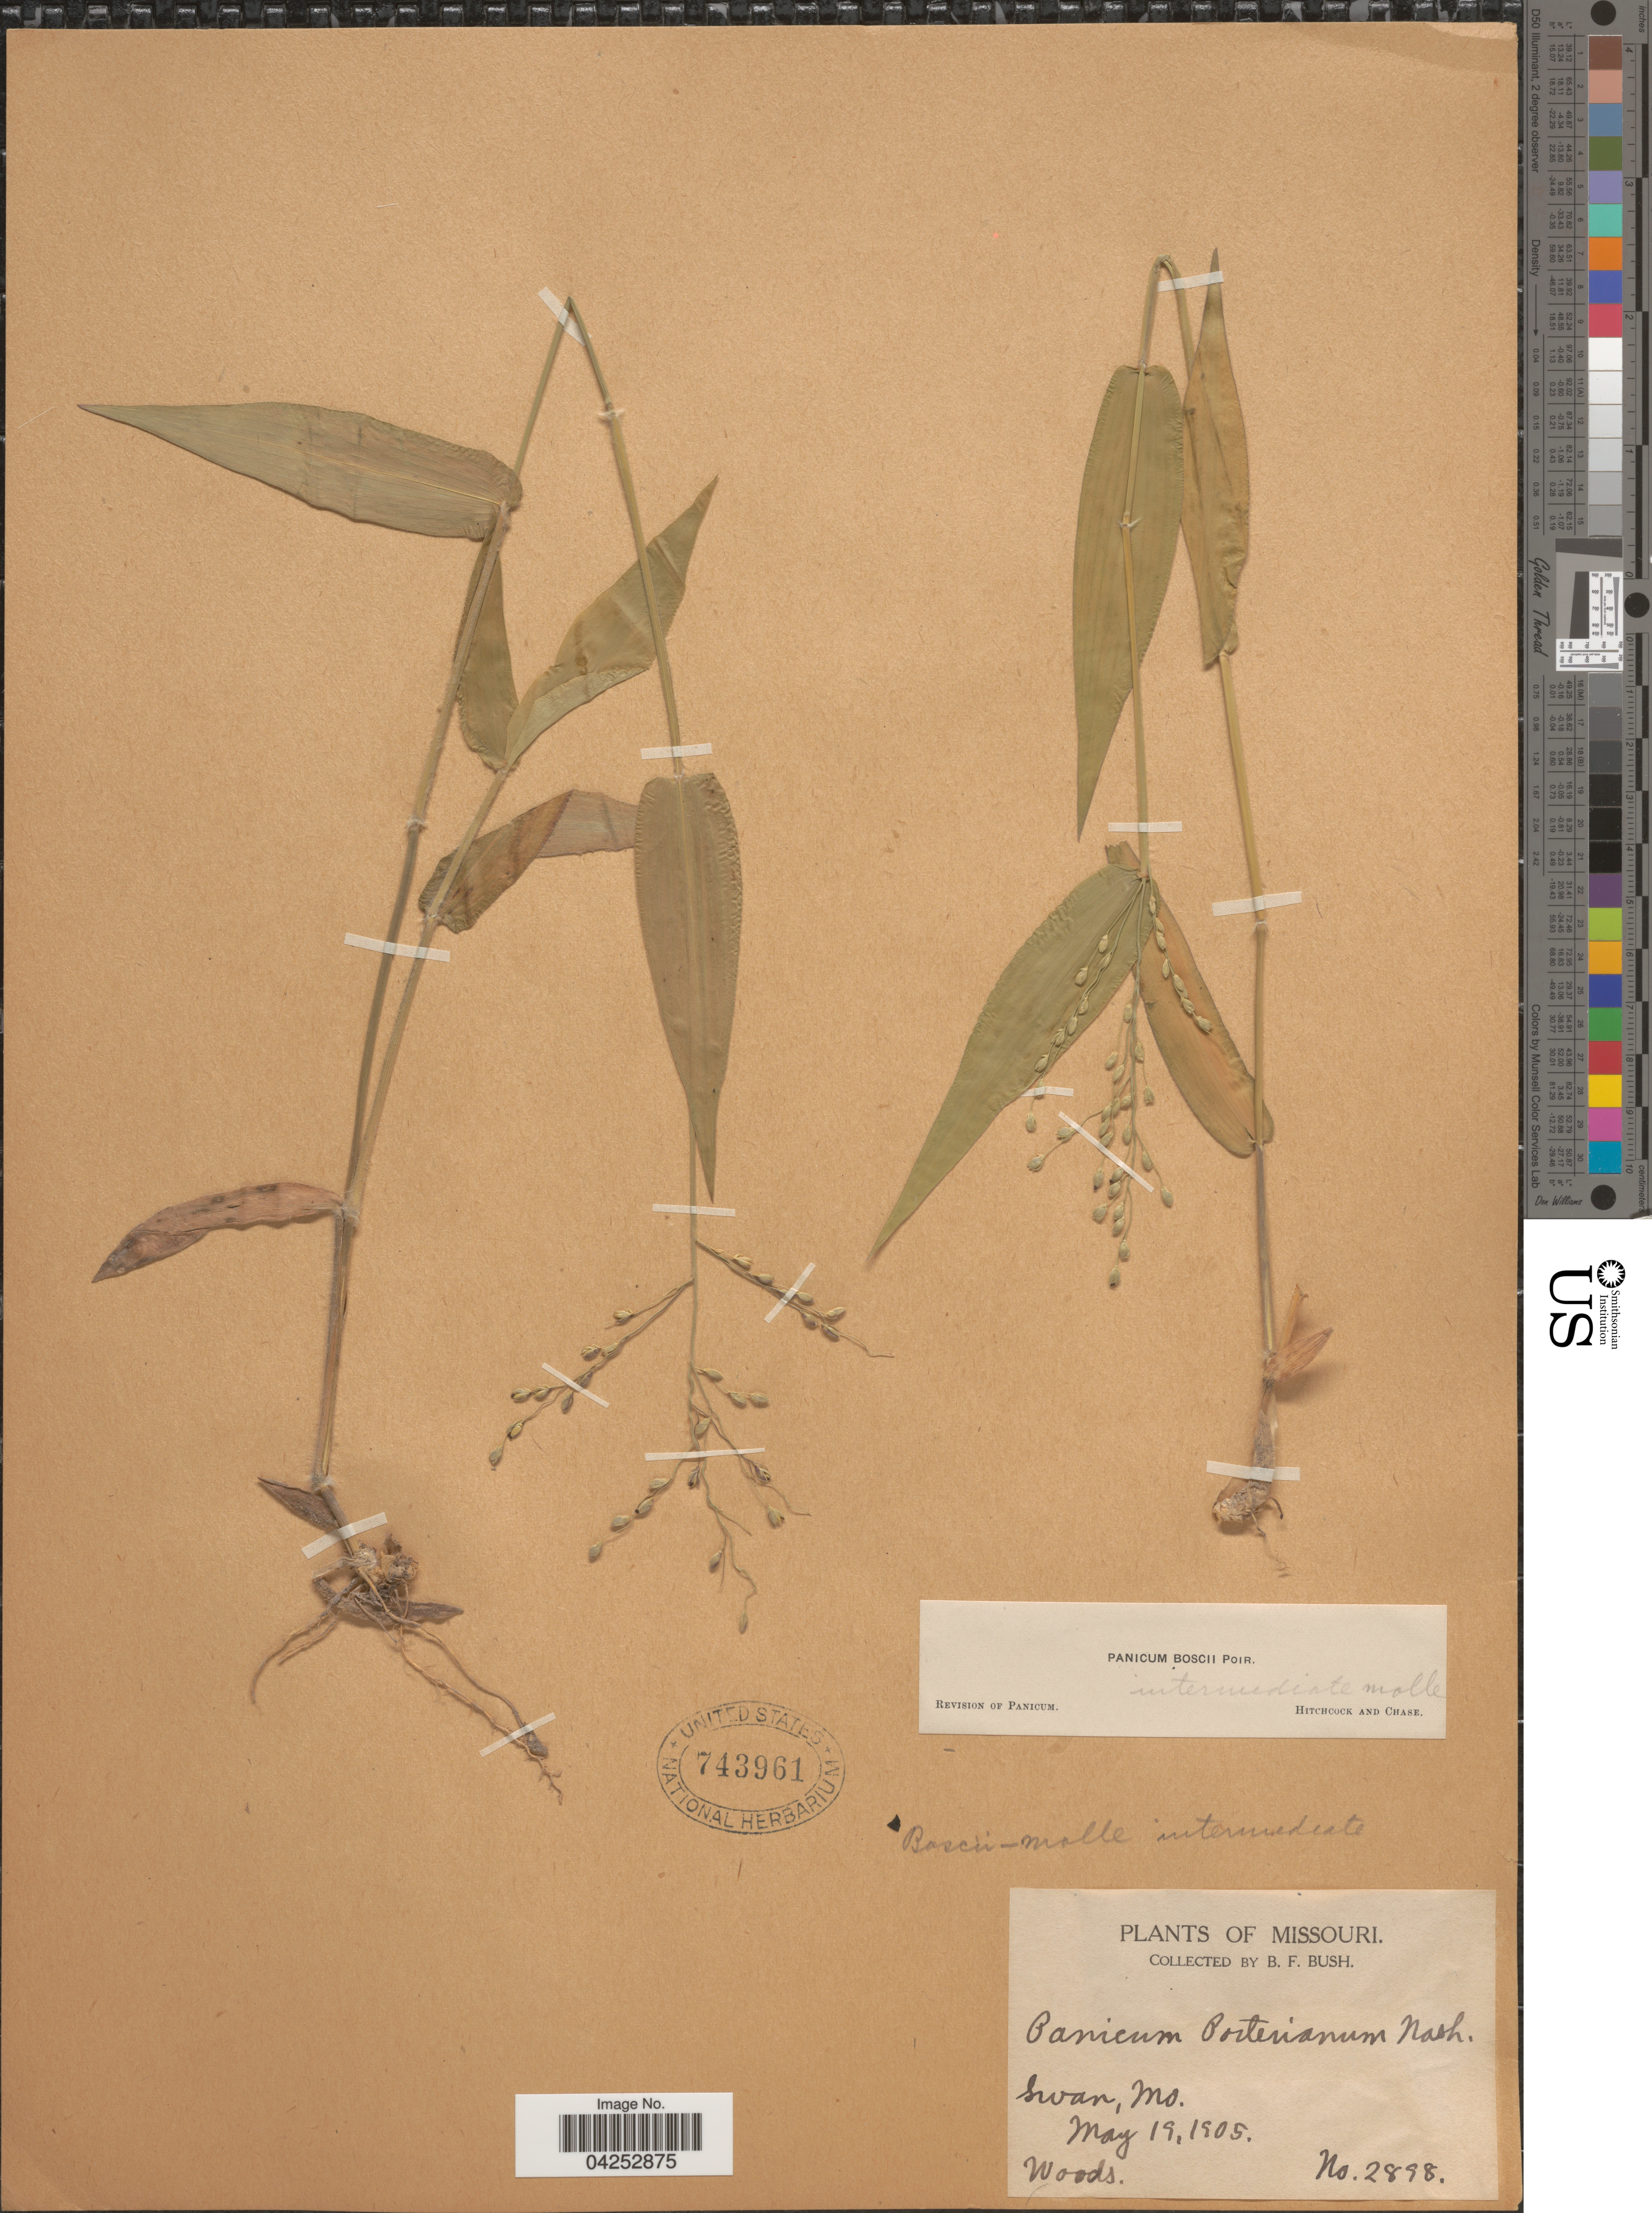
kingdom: Plantae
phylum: Tracheophyta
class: Liliopsida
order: Poales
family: Poaceae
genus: Dichanthelium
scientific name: Dichanthelium boscii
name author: (Poir.) Gould & C.A. Clark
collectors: B. F. Bush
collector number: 2898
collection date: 1905-05-19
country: United States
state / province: Missouri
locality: Swan.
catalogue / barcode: US 743961